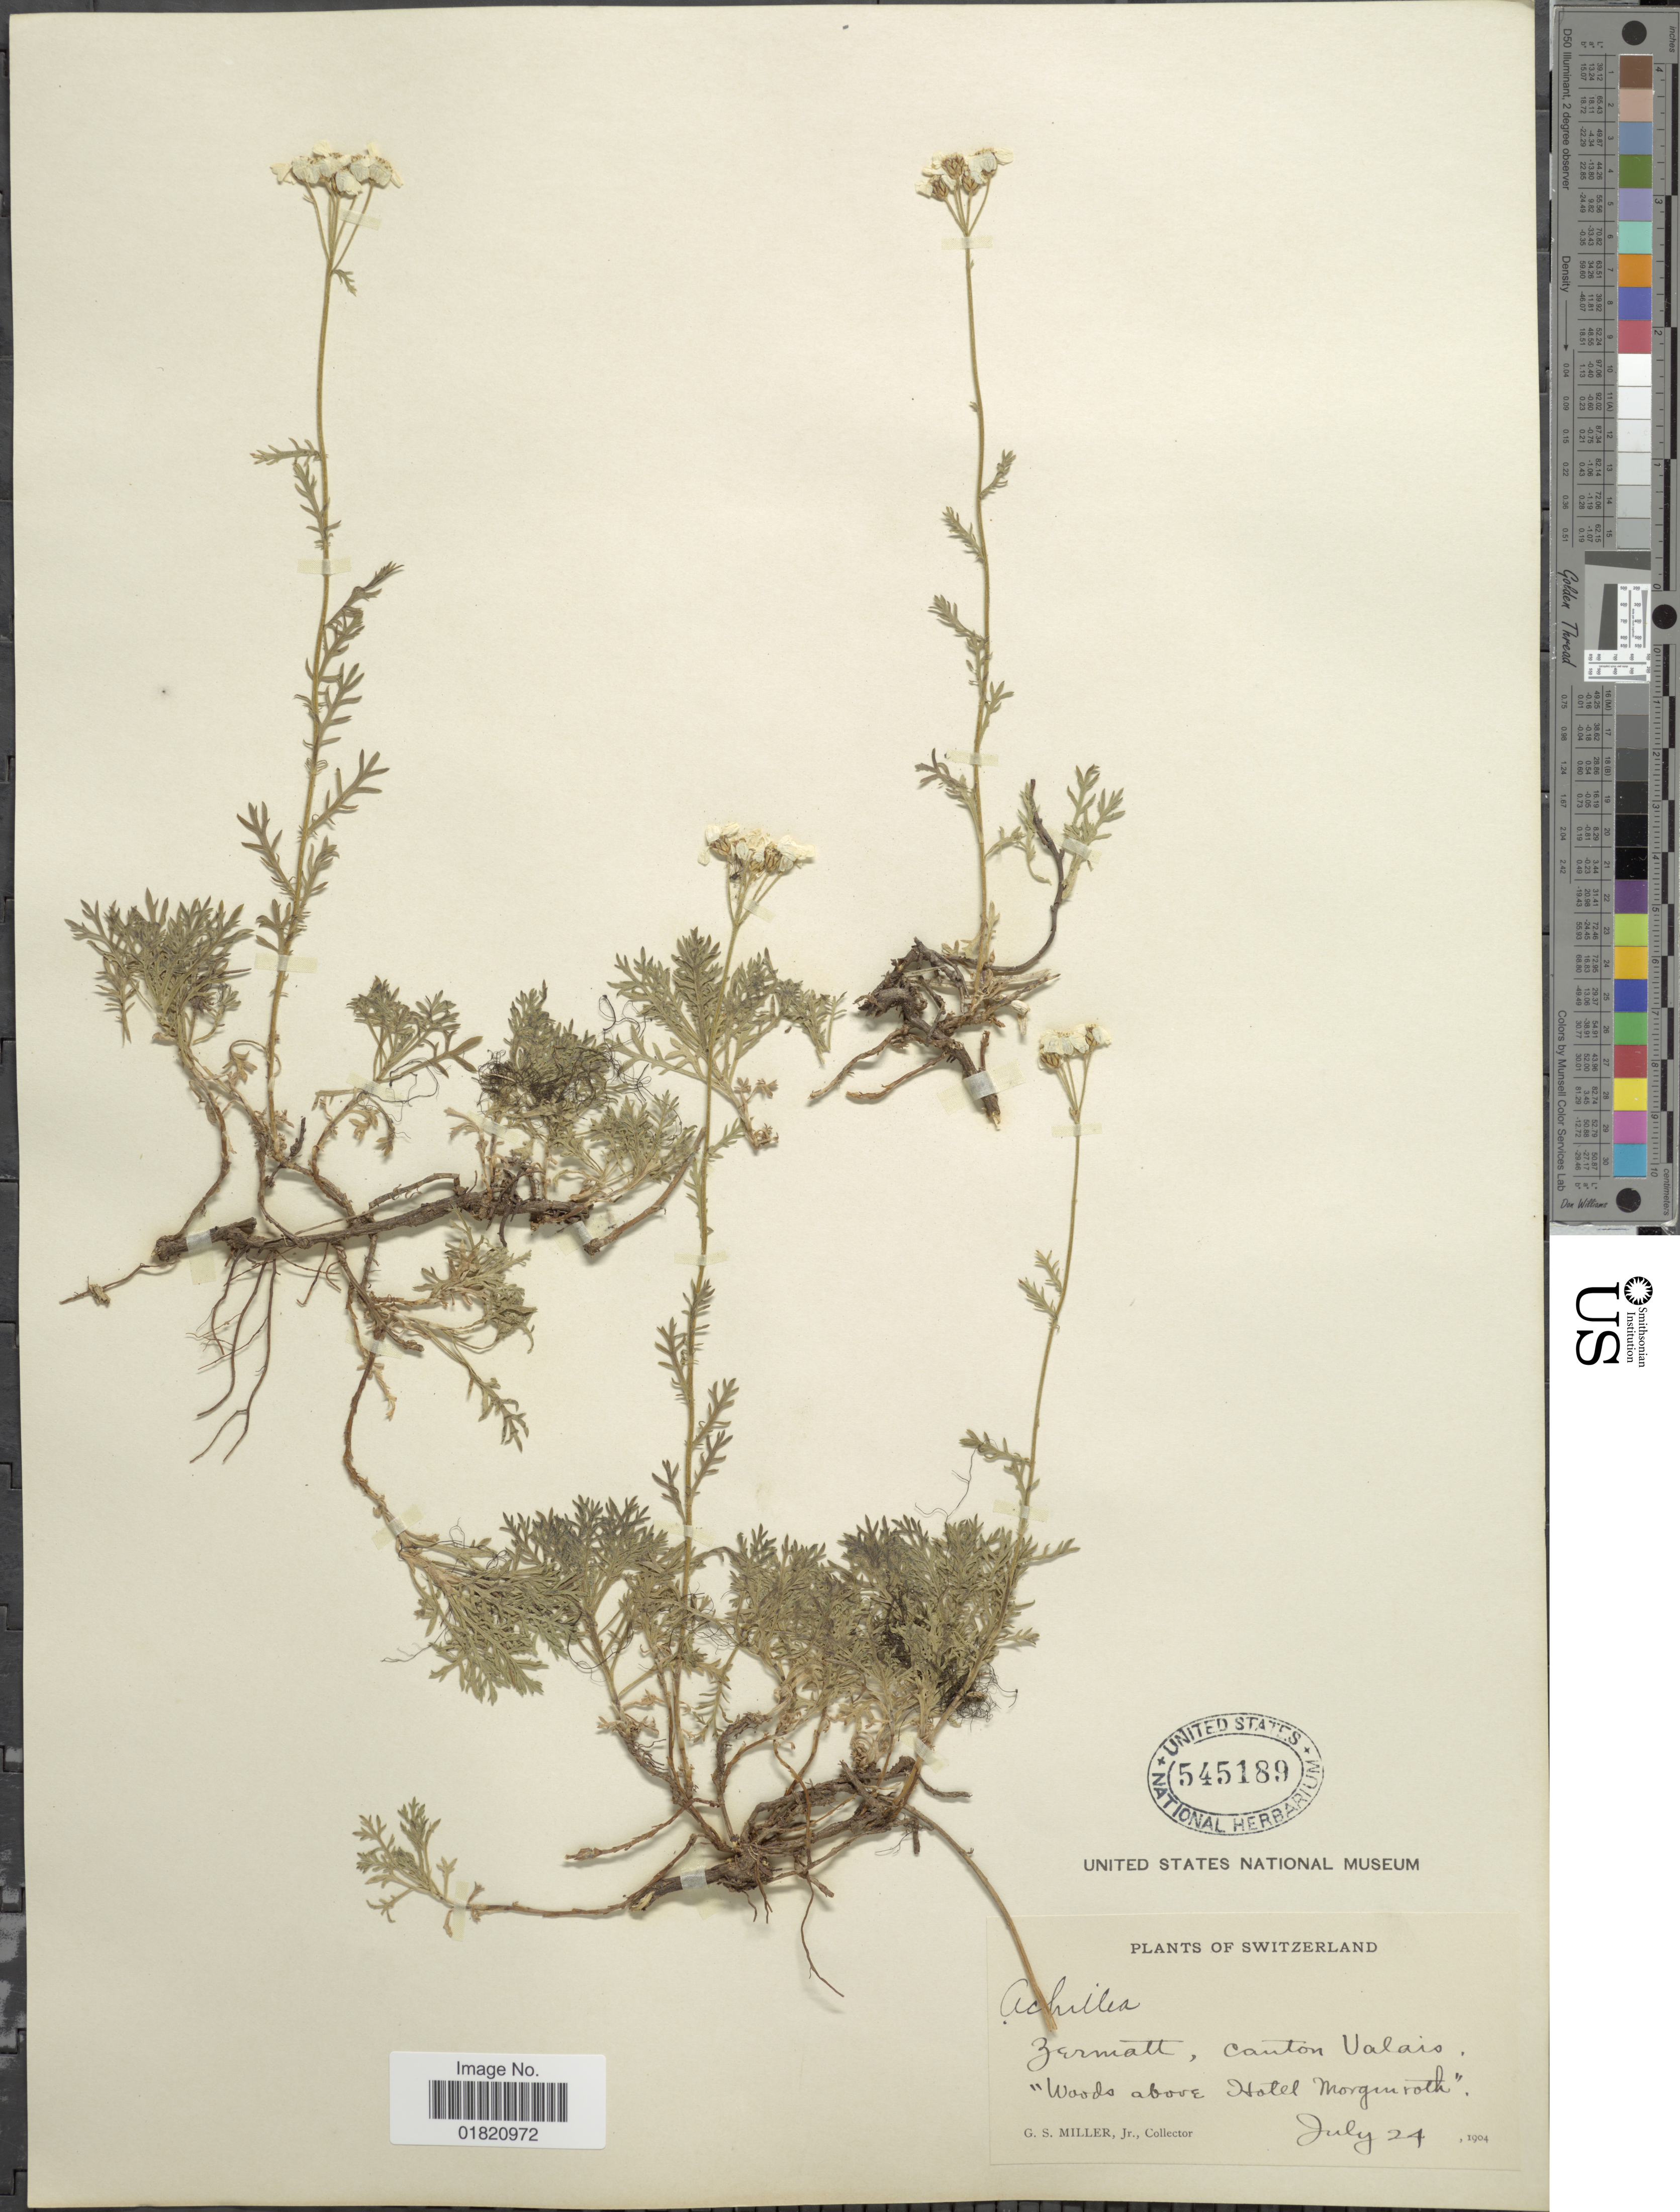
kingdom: Plantae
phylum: Tracheophyta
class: Magnoliopsida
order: Asterales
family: Asteraceae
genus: Achillea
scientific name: Achillea sp.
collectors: G. S. Miller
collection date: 1904-07-24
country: Switzerland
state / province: Valais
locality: Zarmatt, canton Valais, "Woods above hotel Morgenroth"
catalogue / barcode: US 545189